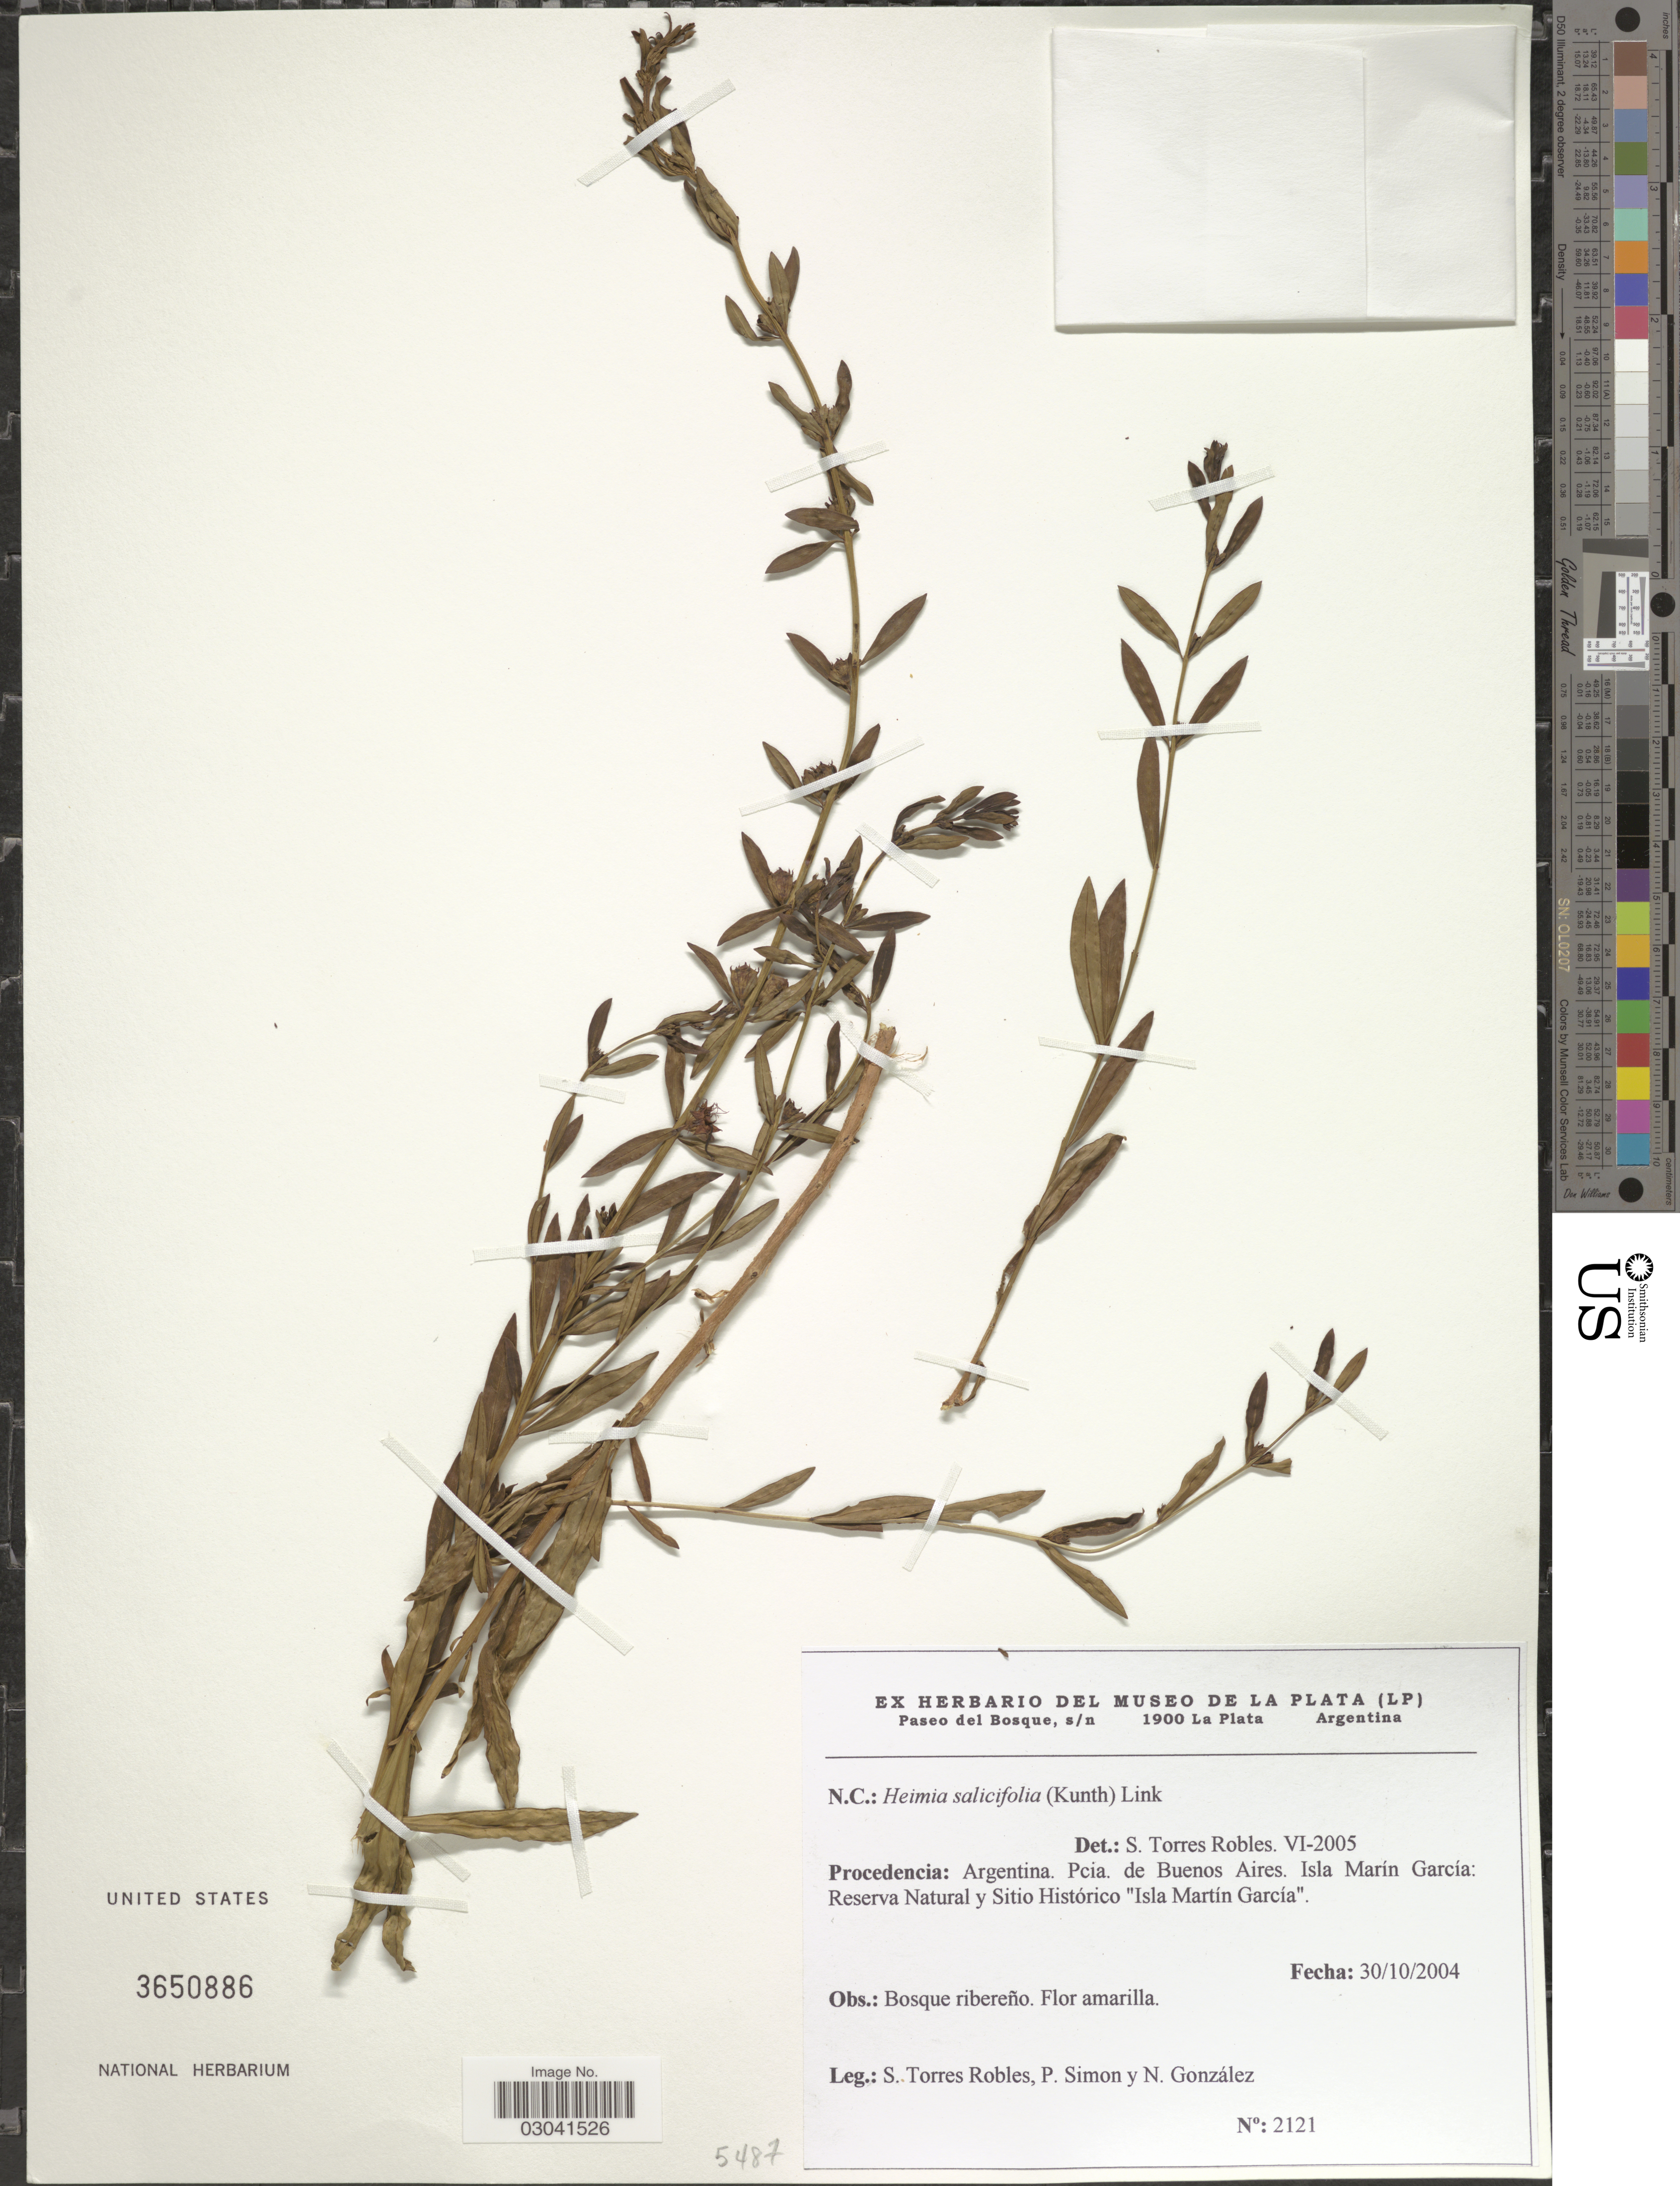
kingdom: Plantae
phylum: Tracheophyta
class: Magnoliopsida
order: Myrtales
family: Lythraceae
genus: Heimia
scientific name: Heimia salicifolia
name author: Link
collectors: S. Torres Robles, P. Simon & N. Gonzalez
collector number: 2121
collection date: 2004-10-30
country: Argentina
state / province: Buenos Aires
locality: Isla Marín García: Reserva Natural y Sitio Histórico "Isla Martín García".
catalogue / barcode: US 3650886